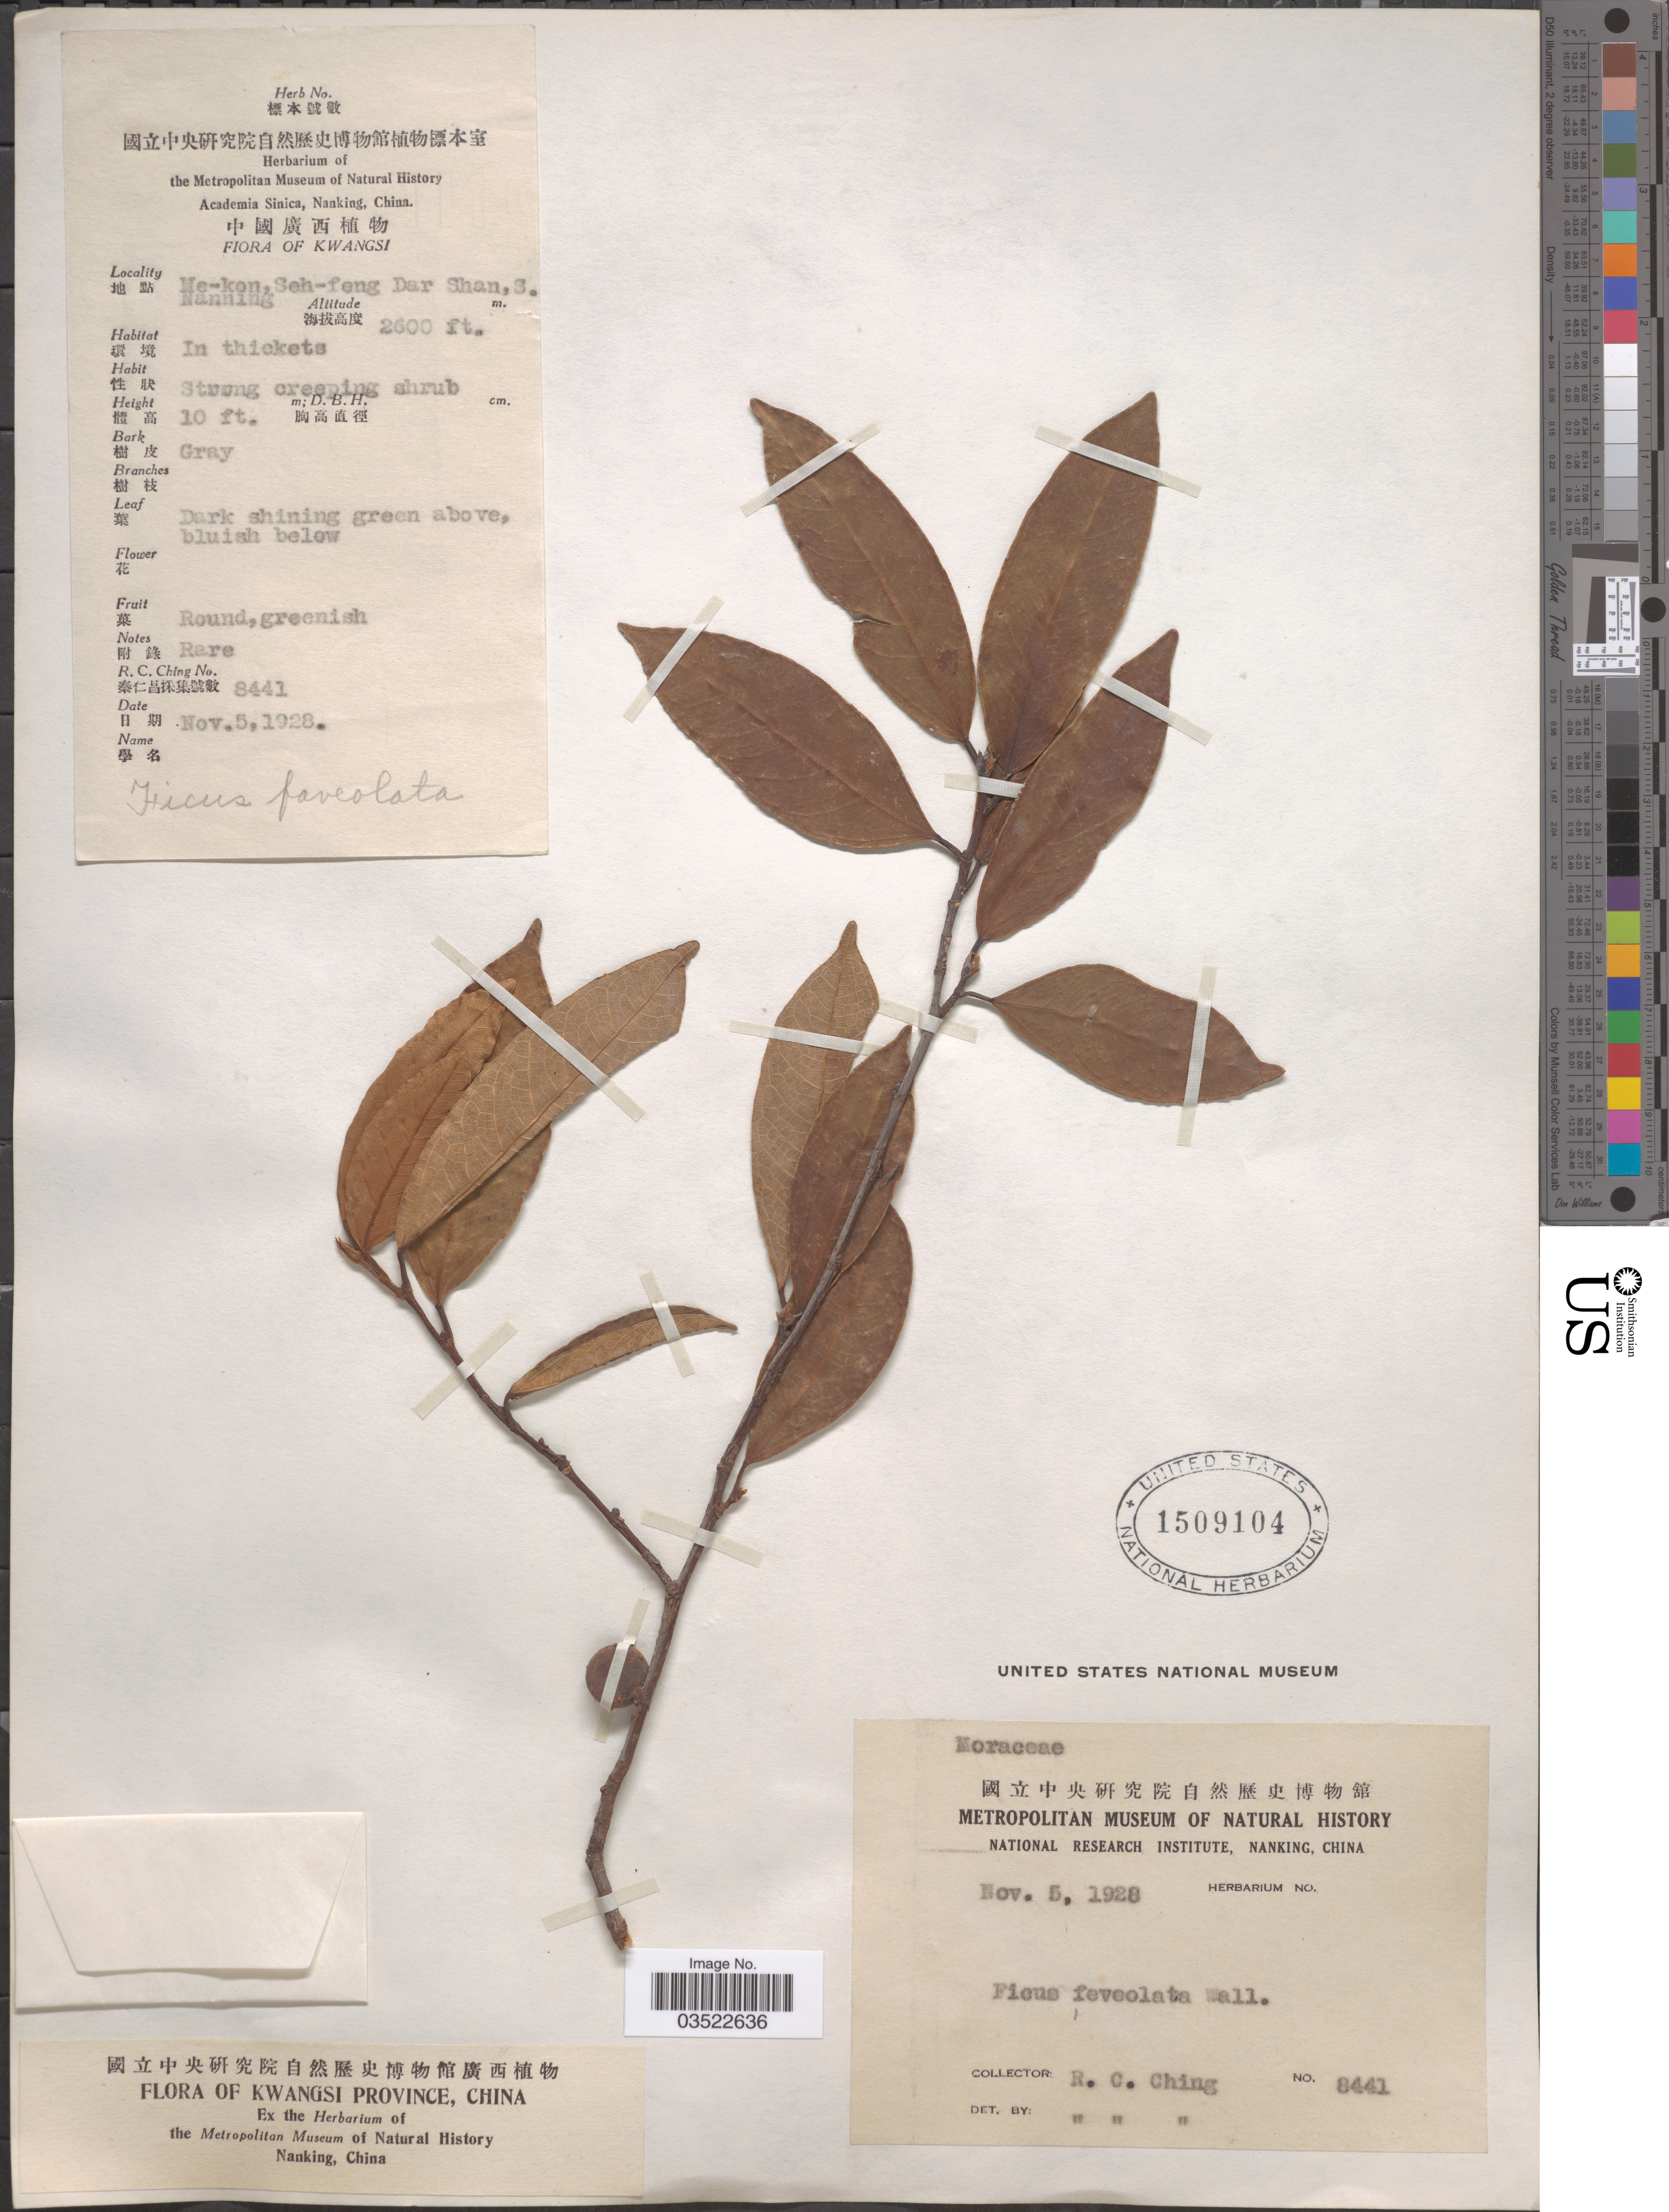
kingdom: Plantae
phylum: Tracheophyta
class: Magnoliopsida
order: Rosales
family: Moraceae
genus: Ficus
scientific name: Ficus sarmentosa var. nipponica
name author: (Franch. & Sav.) Corner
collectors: R. C. Ching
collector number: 8441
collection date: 1928-11-05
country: China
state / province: Guangxi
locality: Kwangsi Province. Me-kon, Seh-feng Dar Shan, S. Nanning.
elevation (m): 792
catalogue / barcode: US 1509104